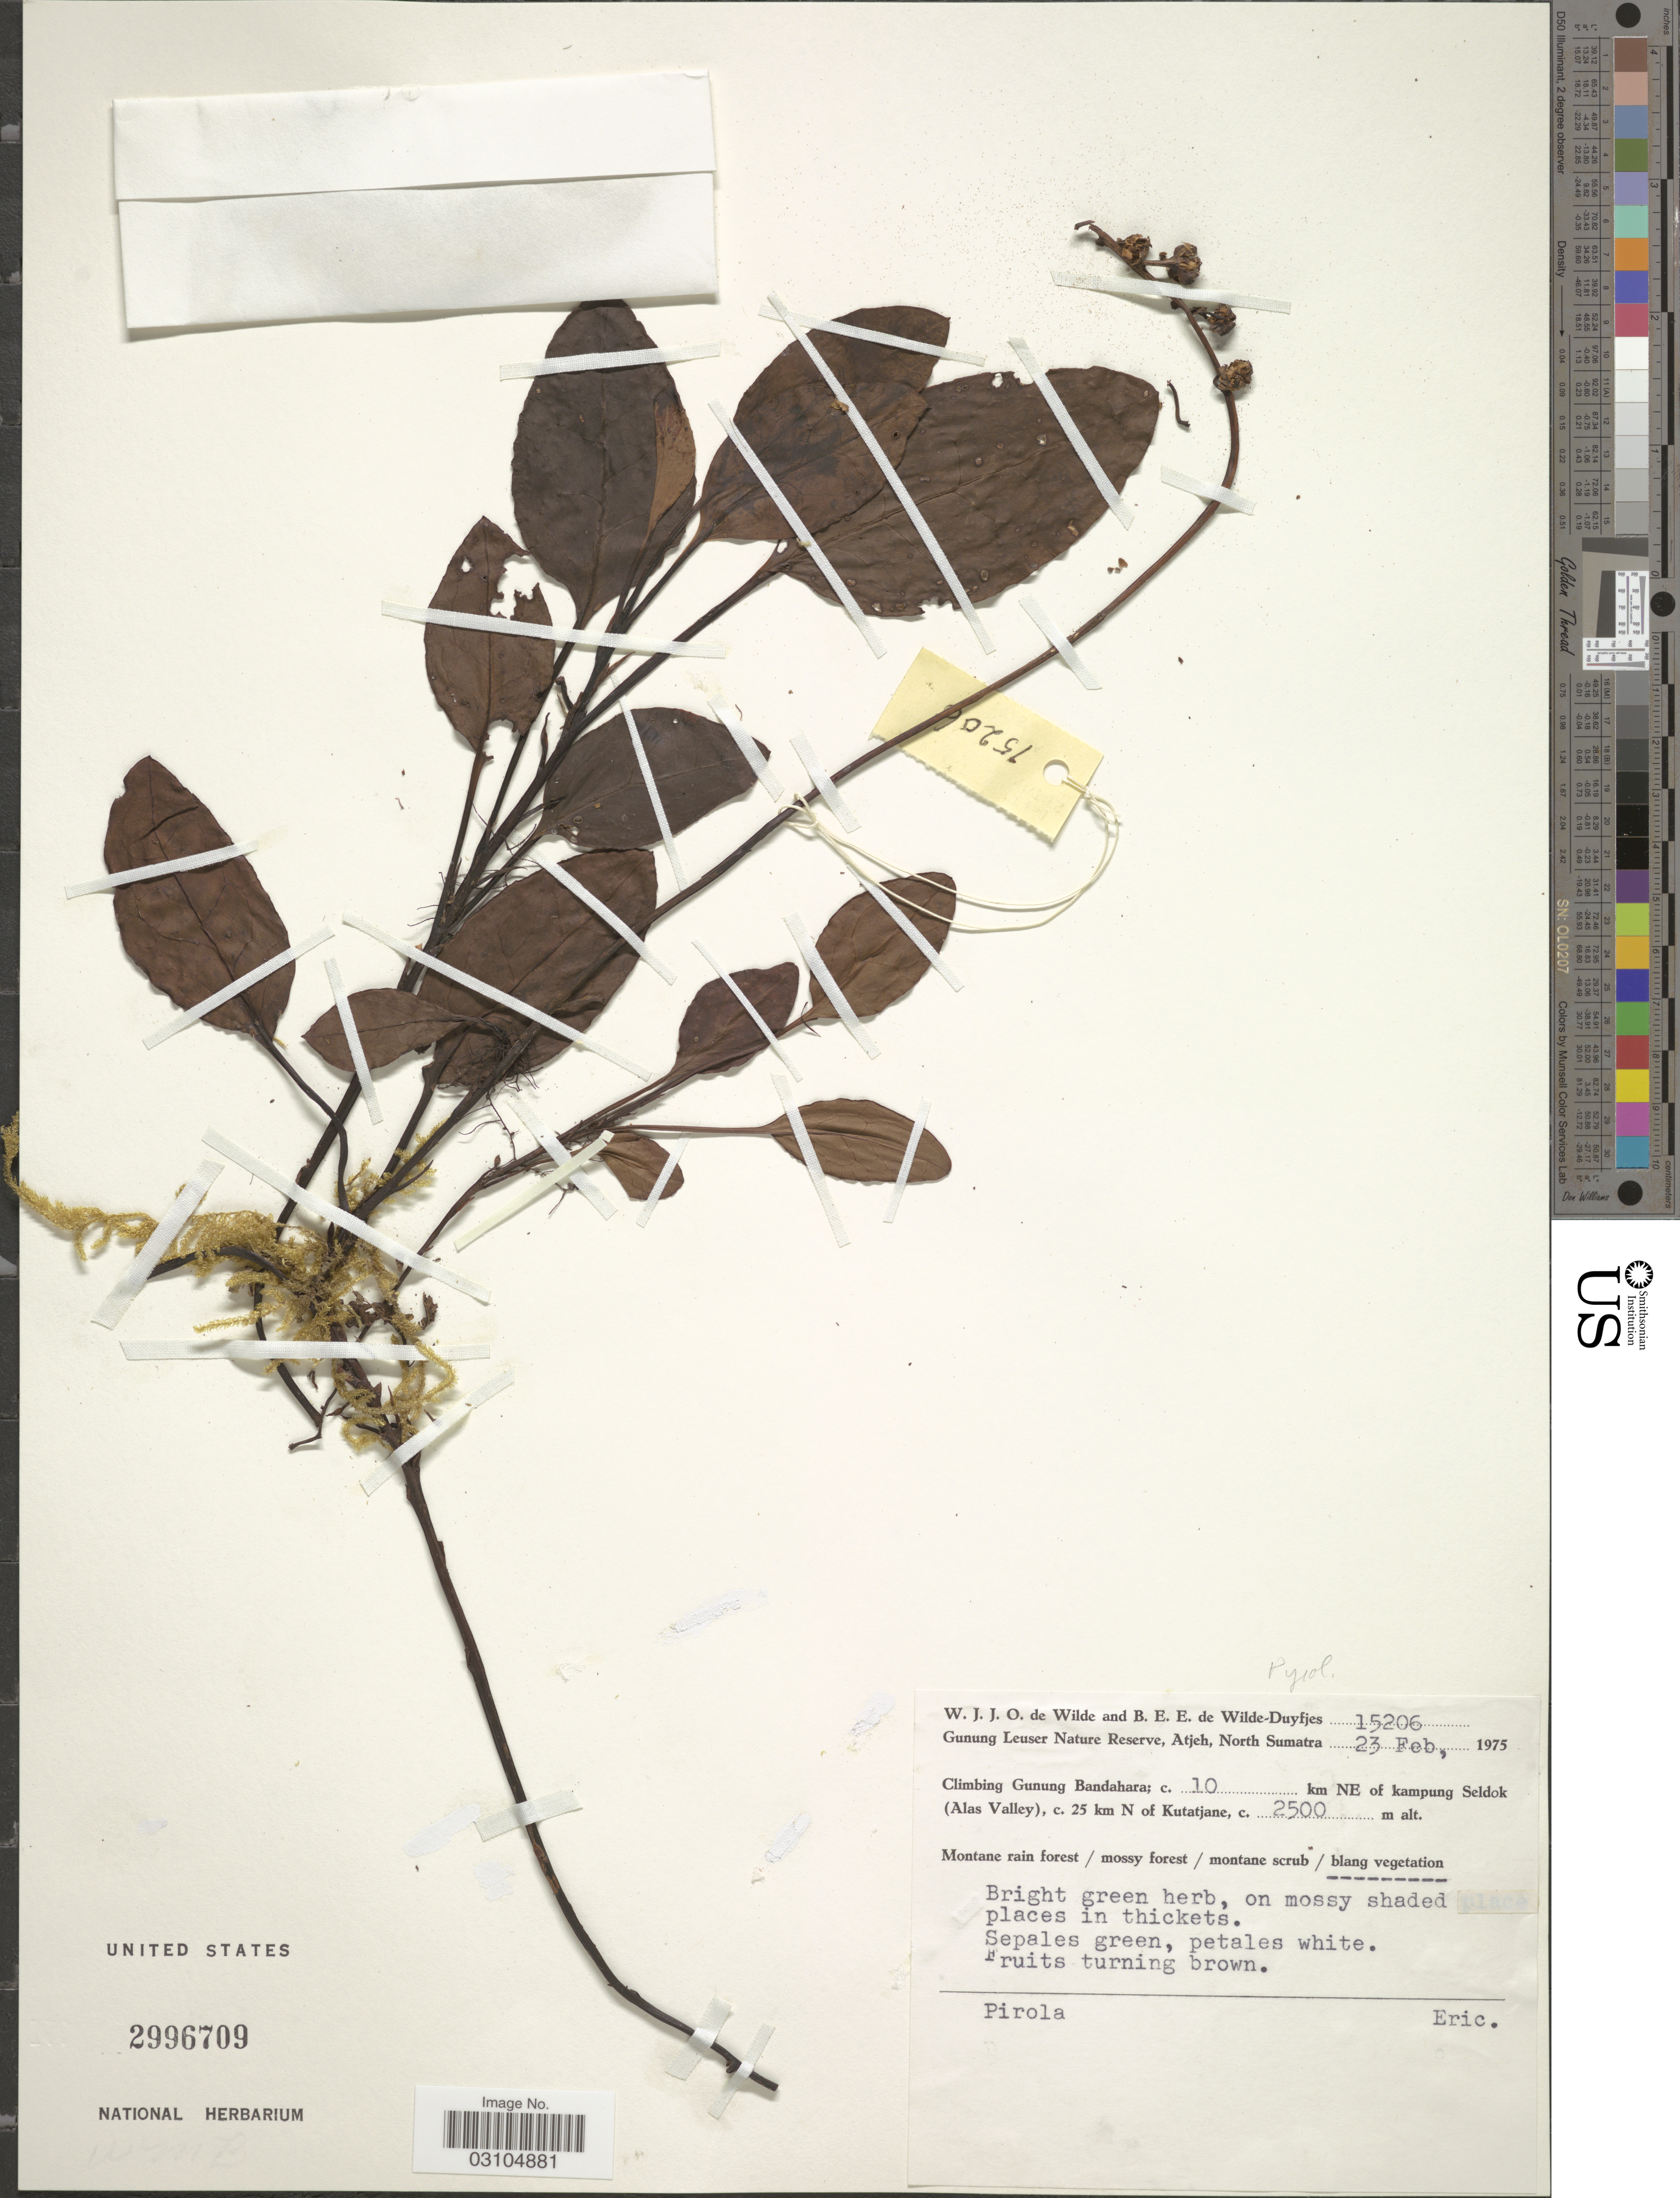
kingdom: Plantae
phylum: Tracheophyta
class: Magnoliopsida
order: Ericales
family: Ericaceae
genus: Pyrola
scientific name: Pyrola sp.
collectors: W. J. de Wilde & B. E. de Wilde-Duyfjes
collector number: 15206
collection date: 1975-02-23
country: Indonesia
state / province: Sumatra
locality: Gunung Leuser Nature Reserve, Atjeh, North Sumatra, Climbing Gunung Bandahara; c. 10 km NE of kampung Seldok (Alas Valley), c. 25 km N of Kutatjane.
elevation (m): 2500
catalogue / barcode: US 2996709